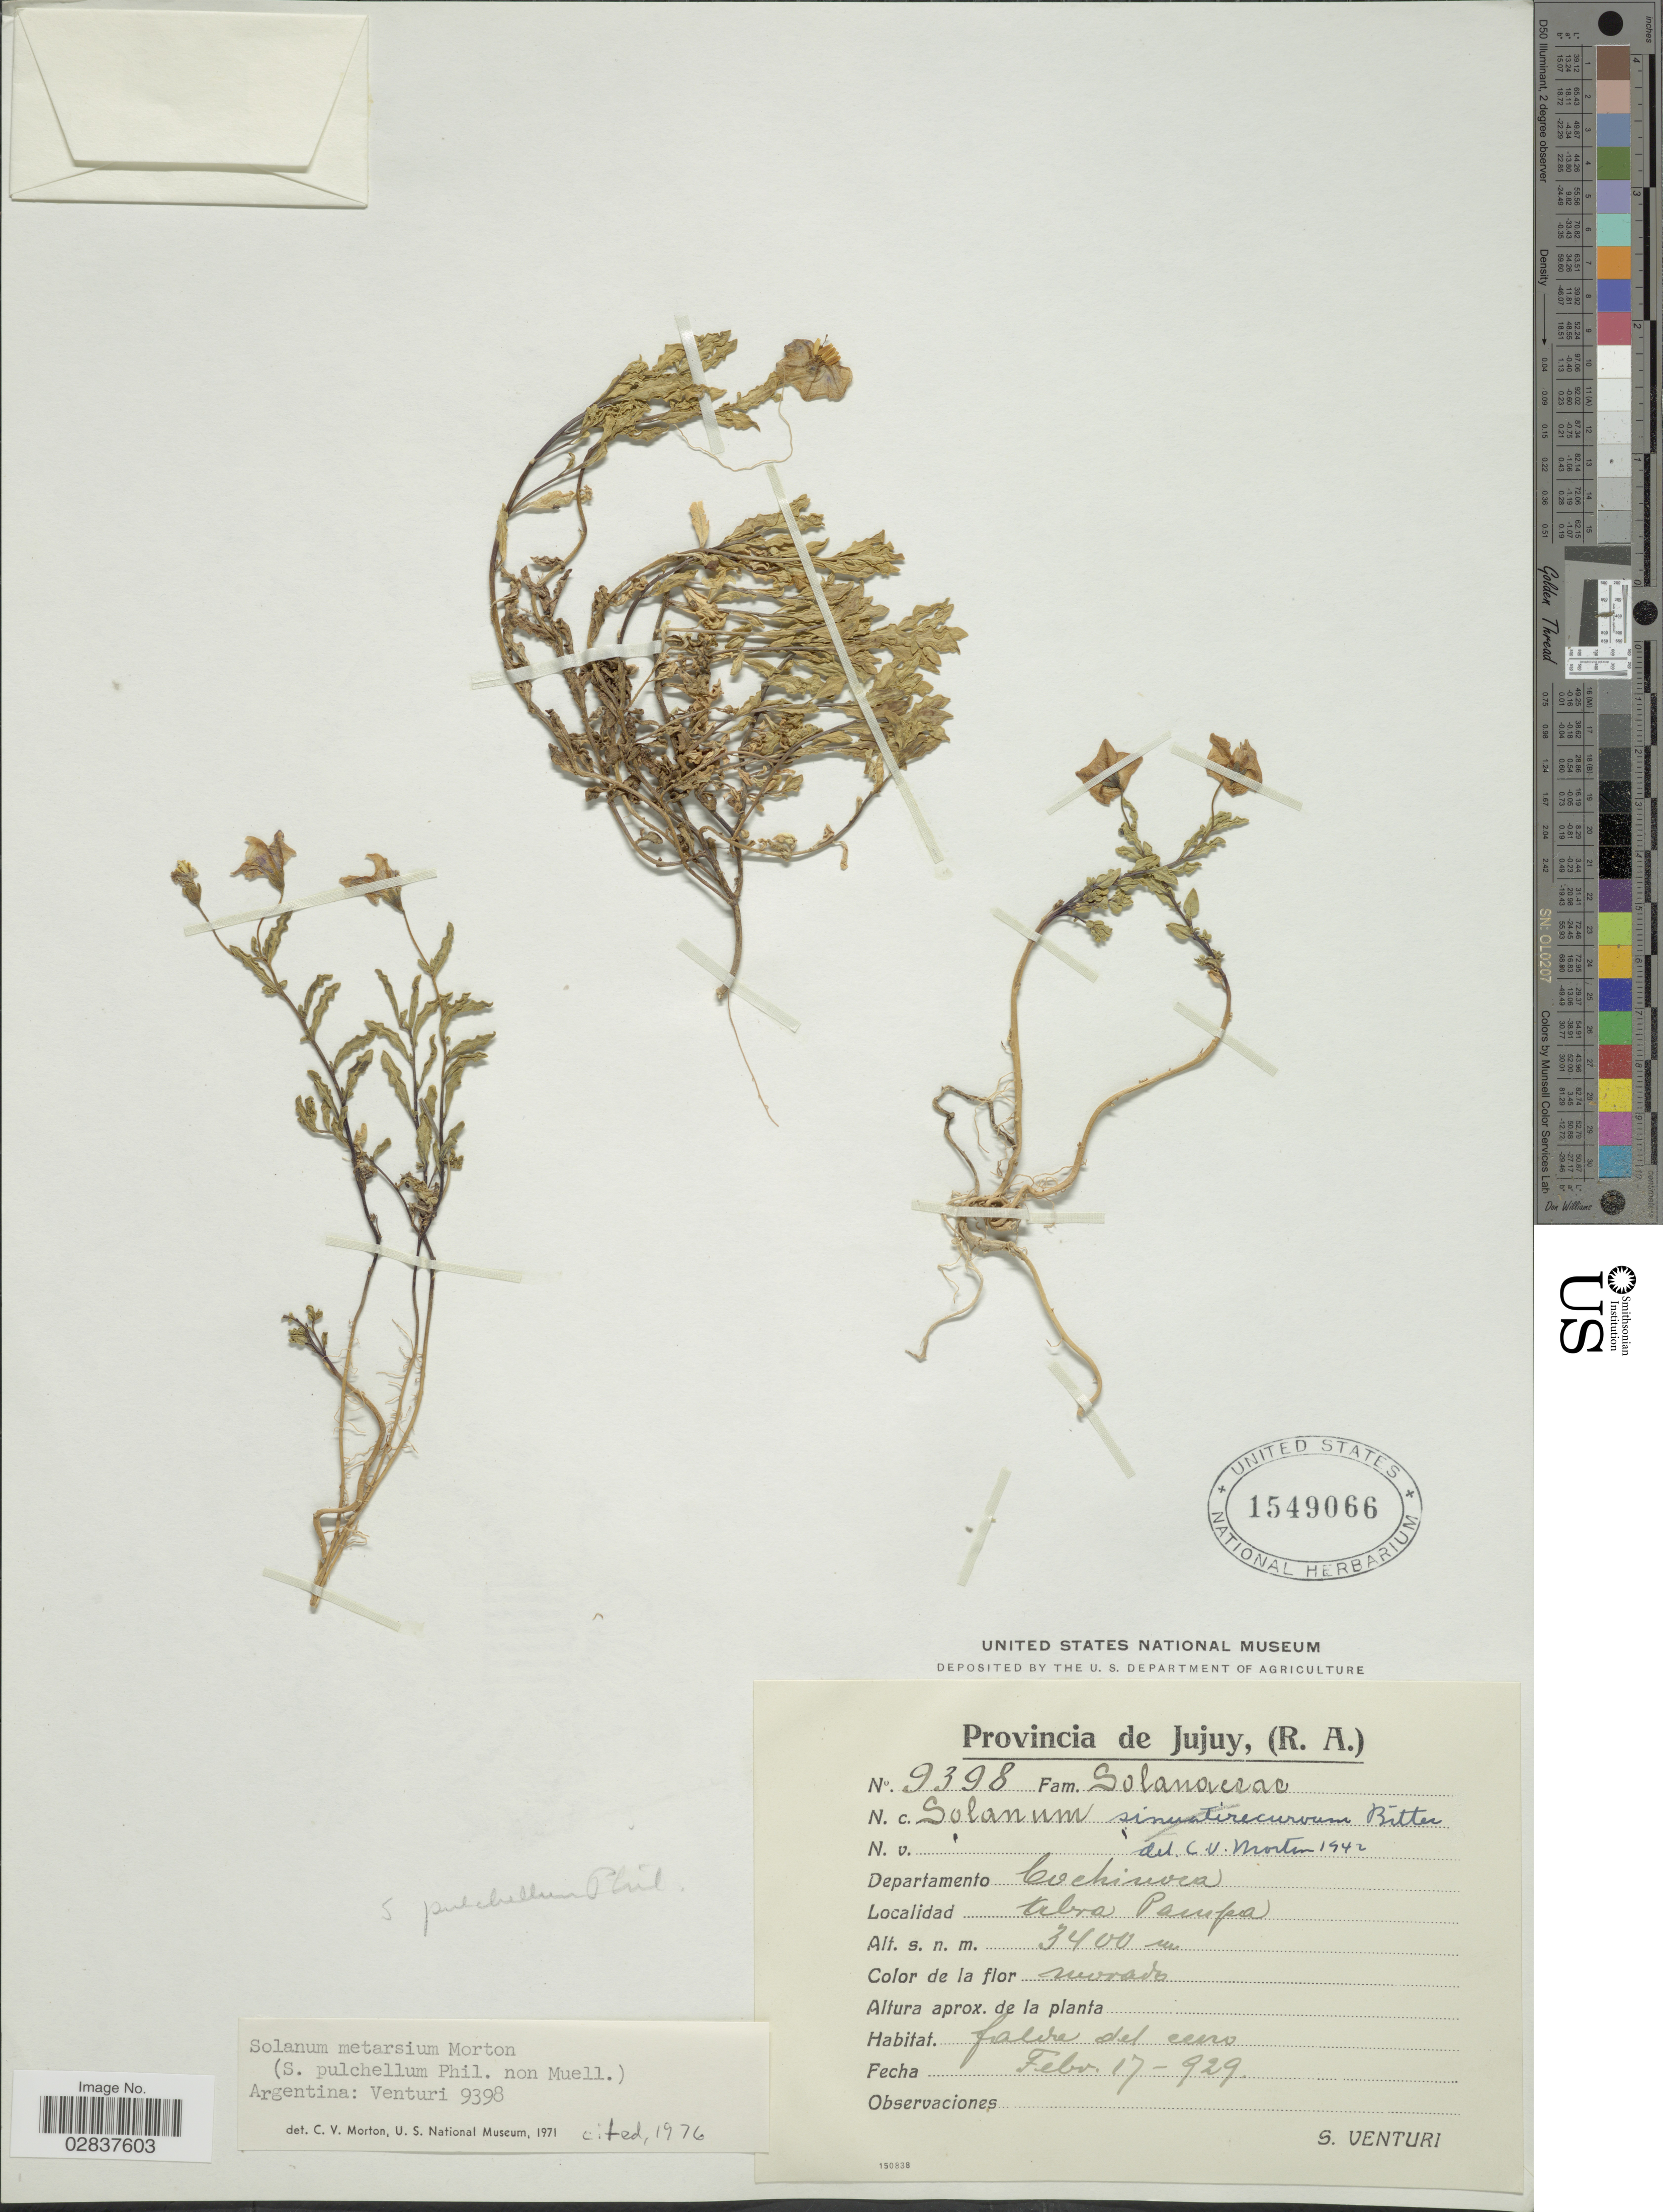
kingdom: Plantae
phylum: Tracheophyta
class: Magnoliopsida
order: Solanales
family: Solanaceae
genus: Solanum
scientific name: Solanum sinuatirecurvum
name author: Bitter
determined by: Knapp, S. D.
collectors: S. Venturi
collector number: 9398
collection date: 1929-02-17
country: Argentina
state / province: Jujuy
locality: (R.A.), Departamento Cochinoca, Abra Pampa.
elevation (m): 3400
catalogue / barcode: US 1549066